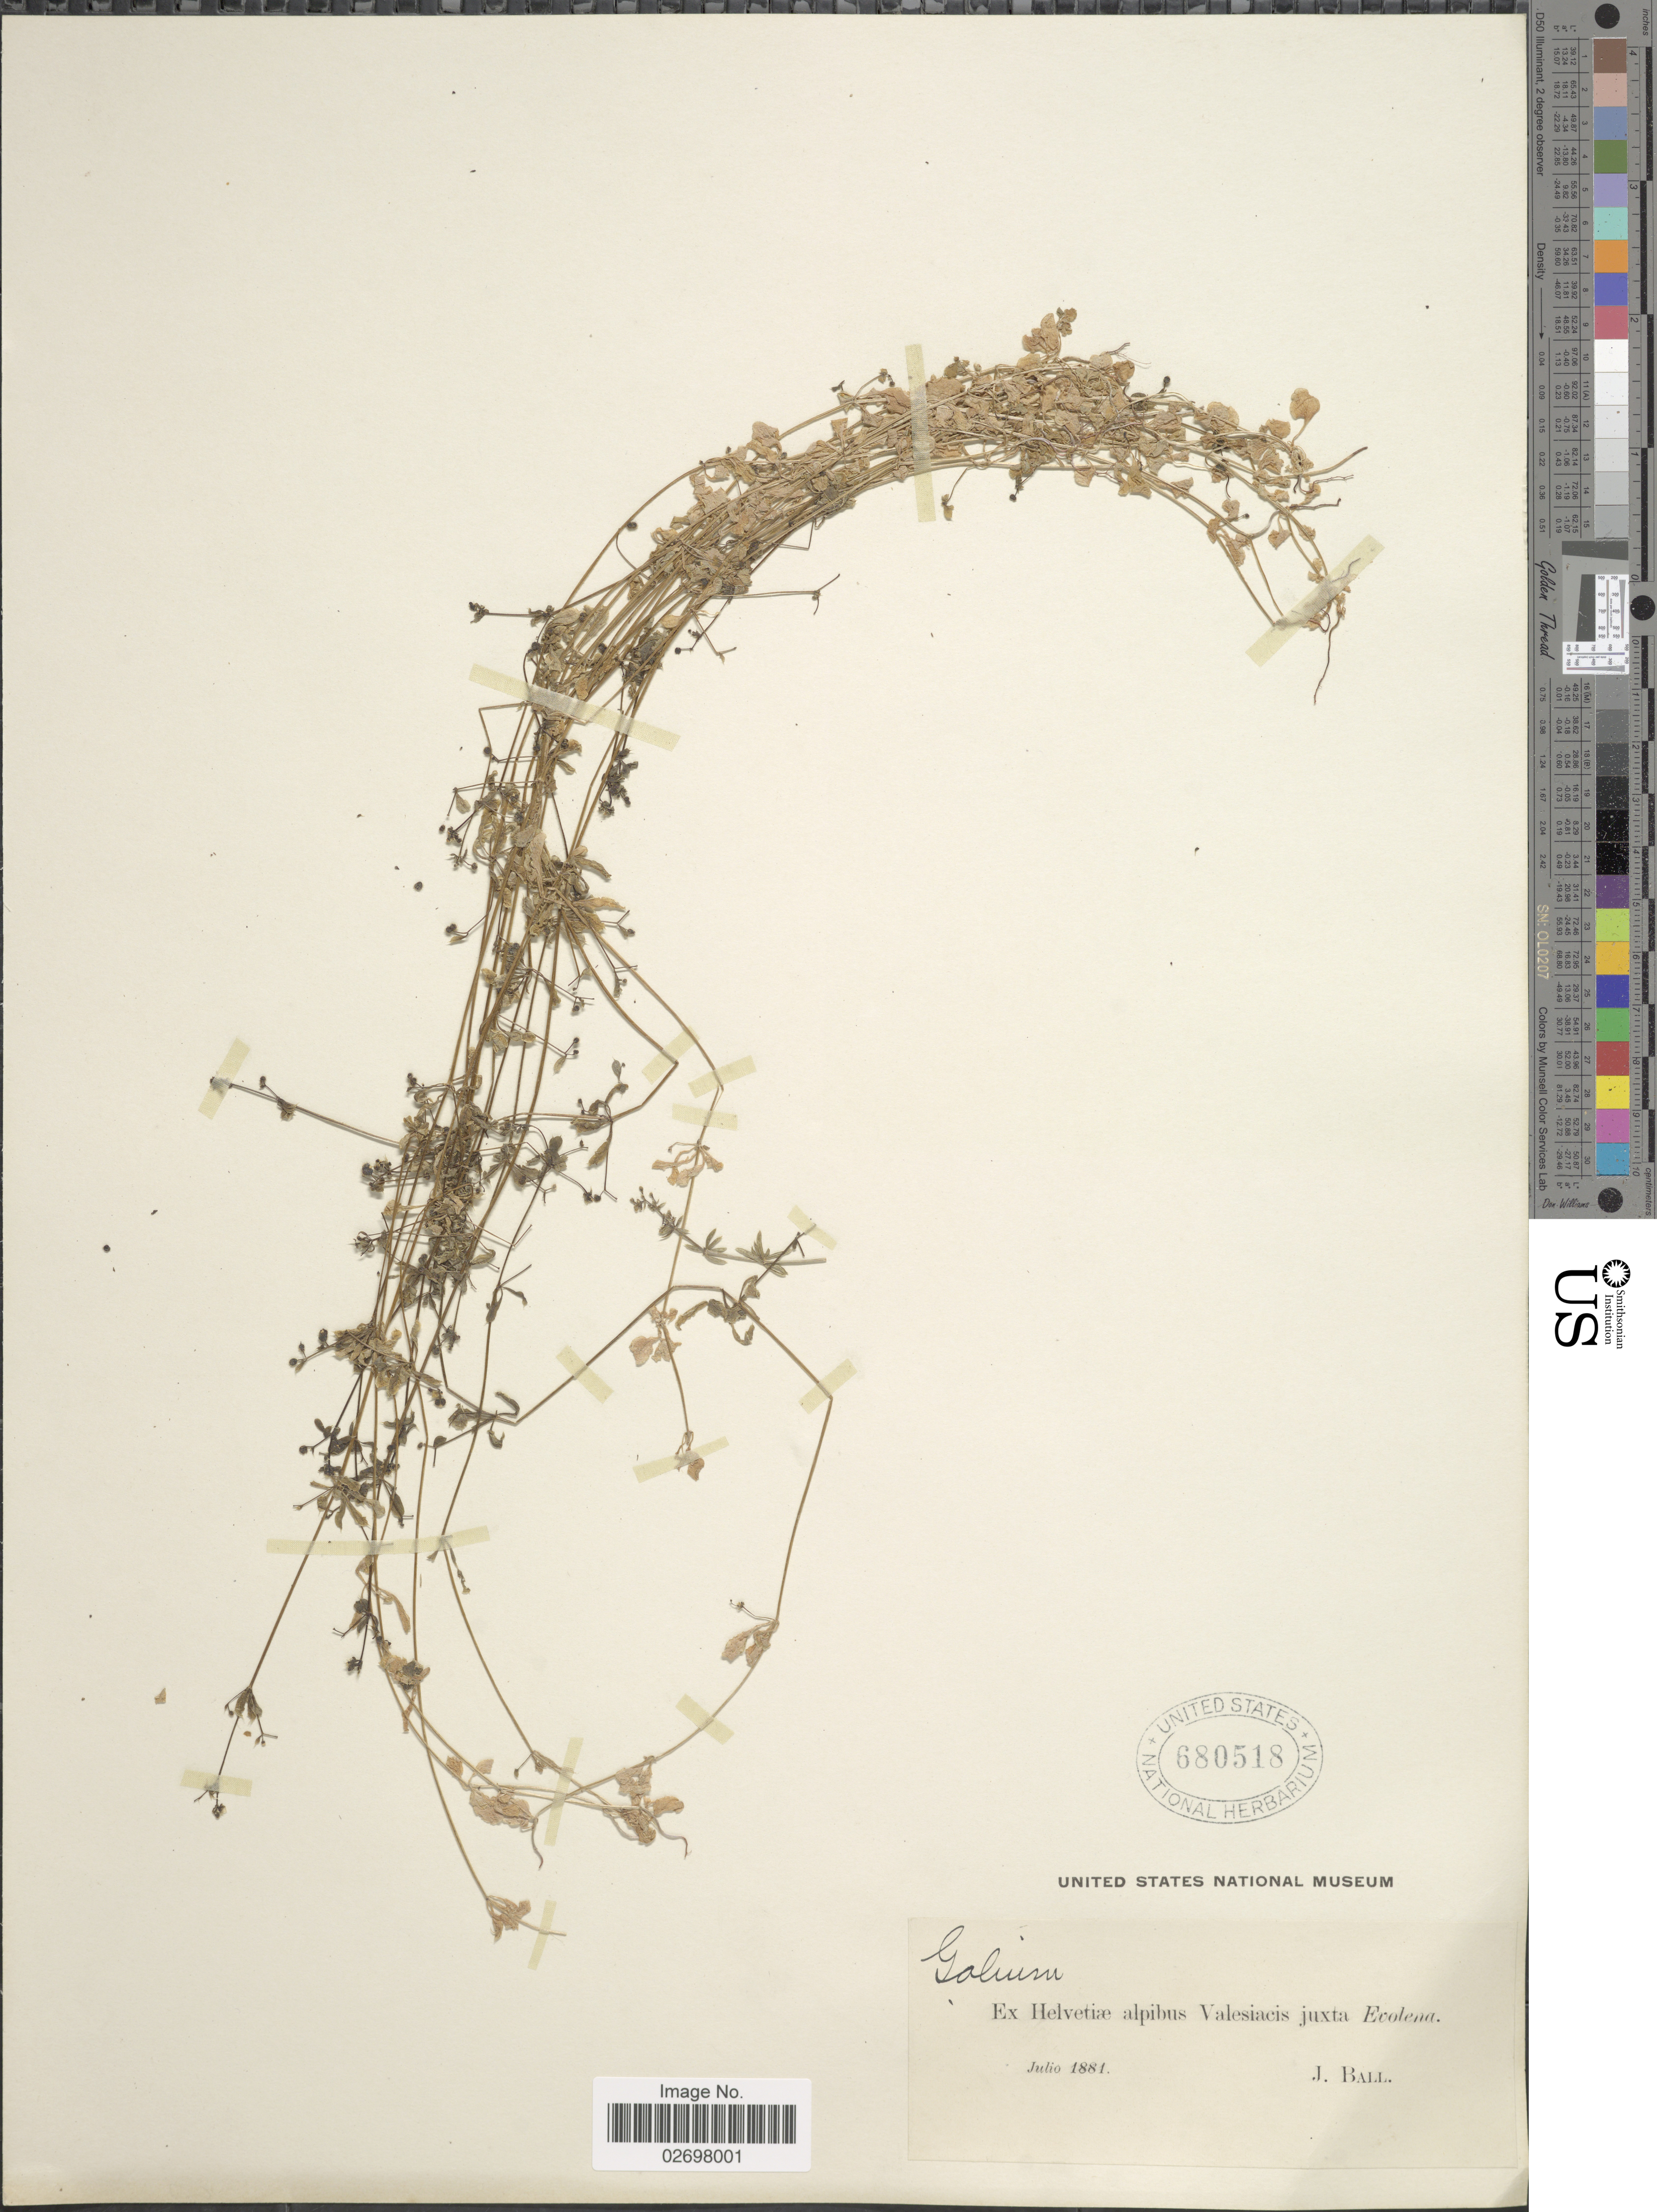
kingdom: Plantae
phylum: Tracheophyta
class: Magnoliopsida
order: Gentianales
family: Rubiaceae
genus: Galium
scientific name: Galium sp.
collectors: J. Ball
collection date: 1881-07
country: Switzerland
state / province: Valais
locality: Ex Helvetiae alpibus Valesiacis juxta Evolena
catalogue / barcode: US 680518